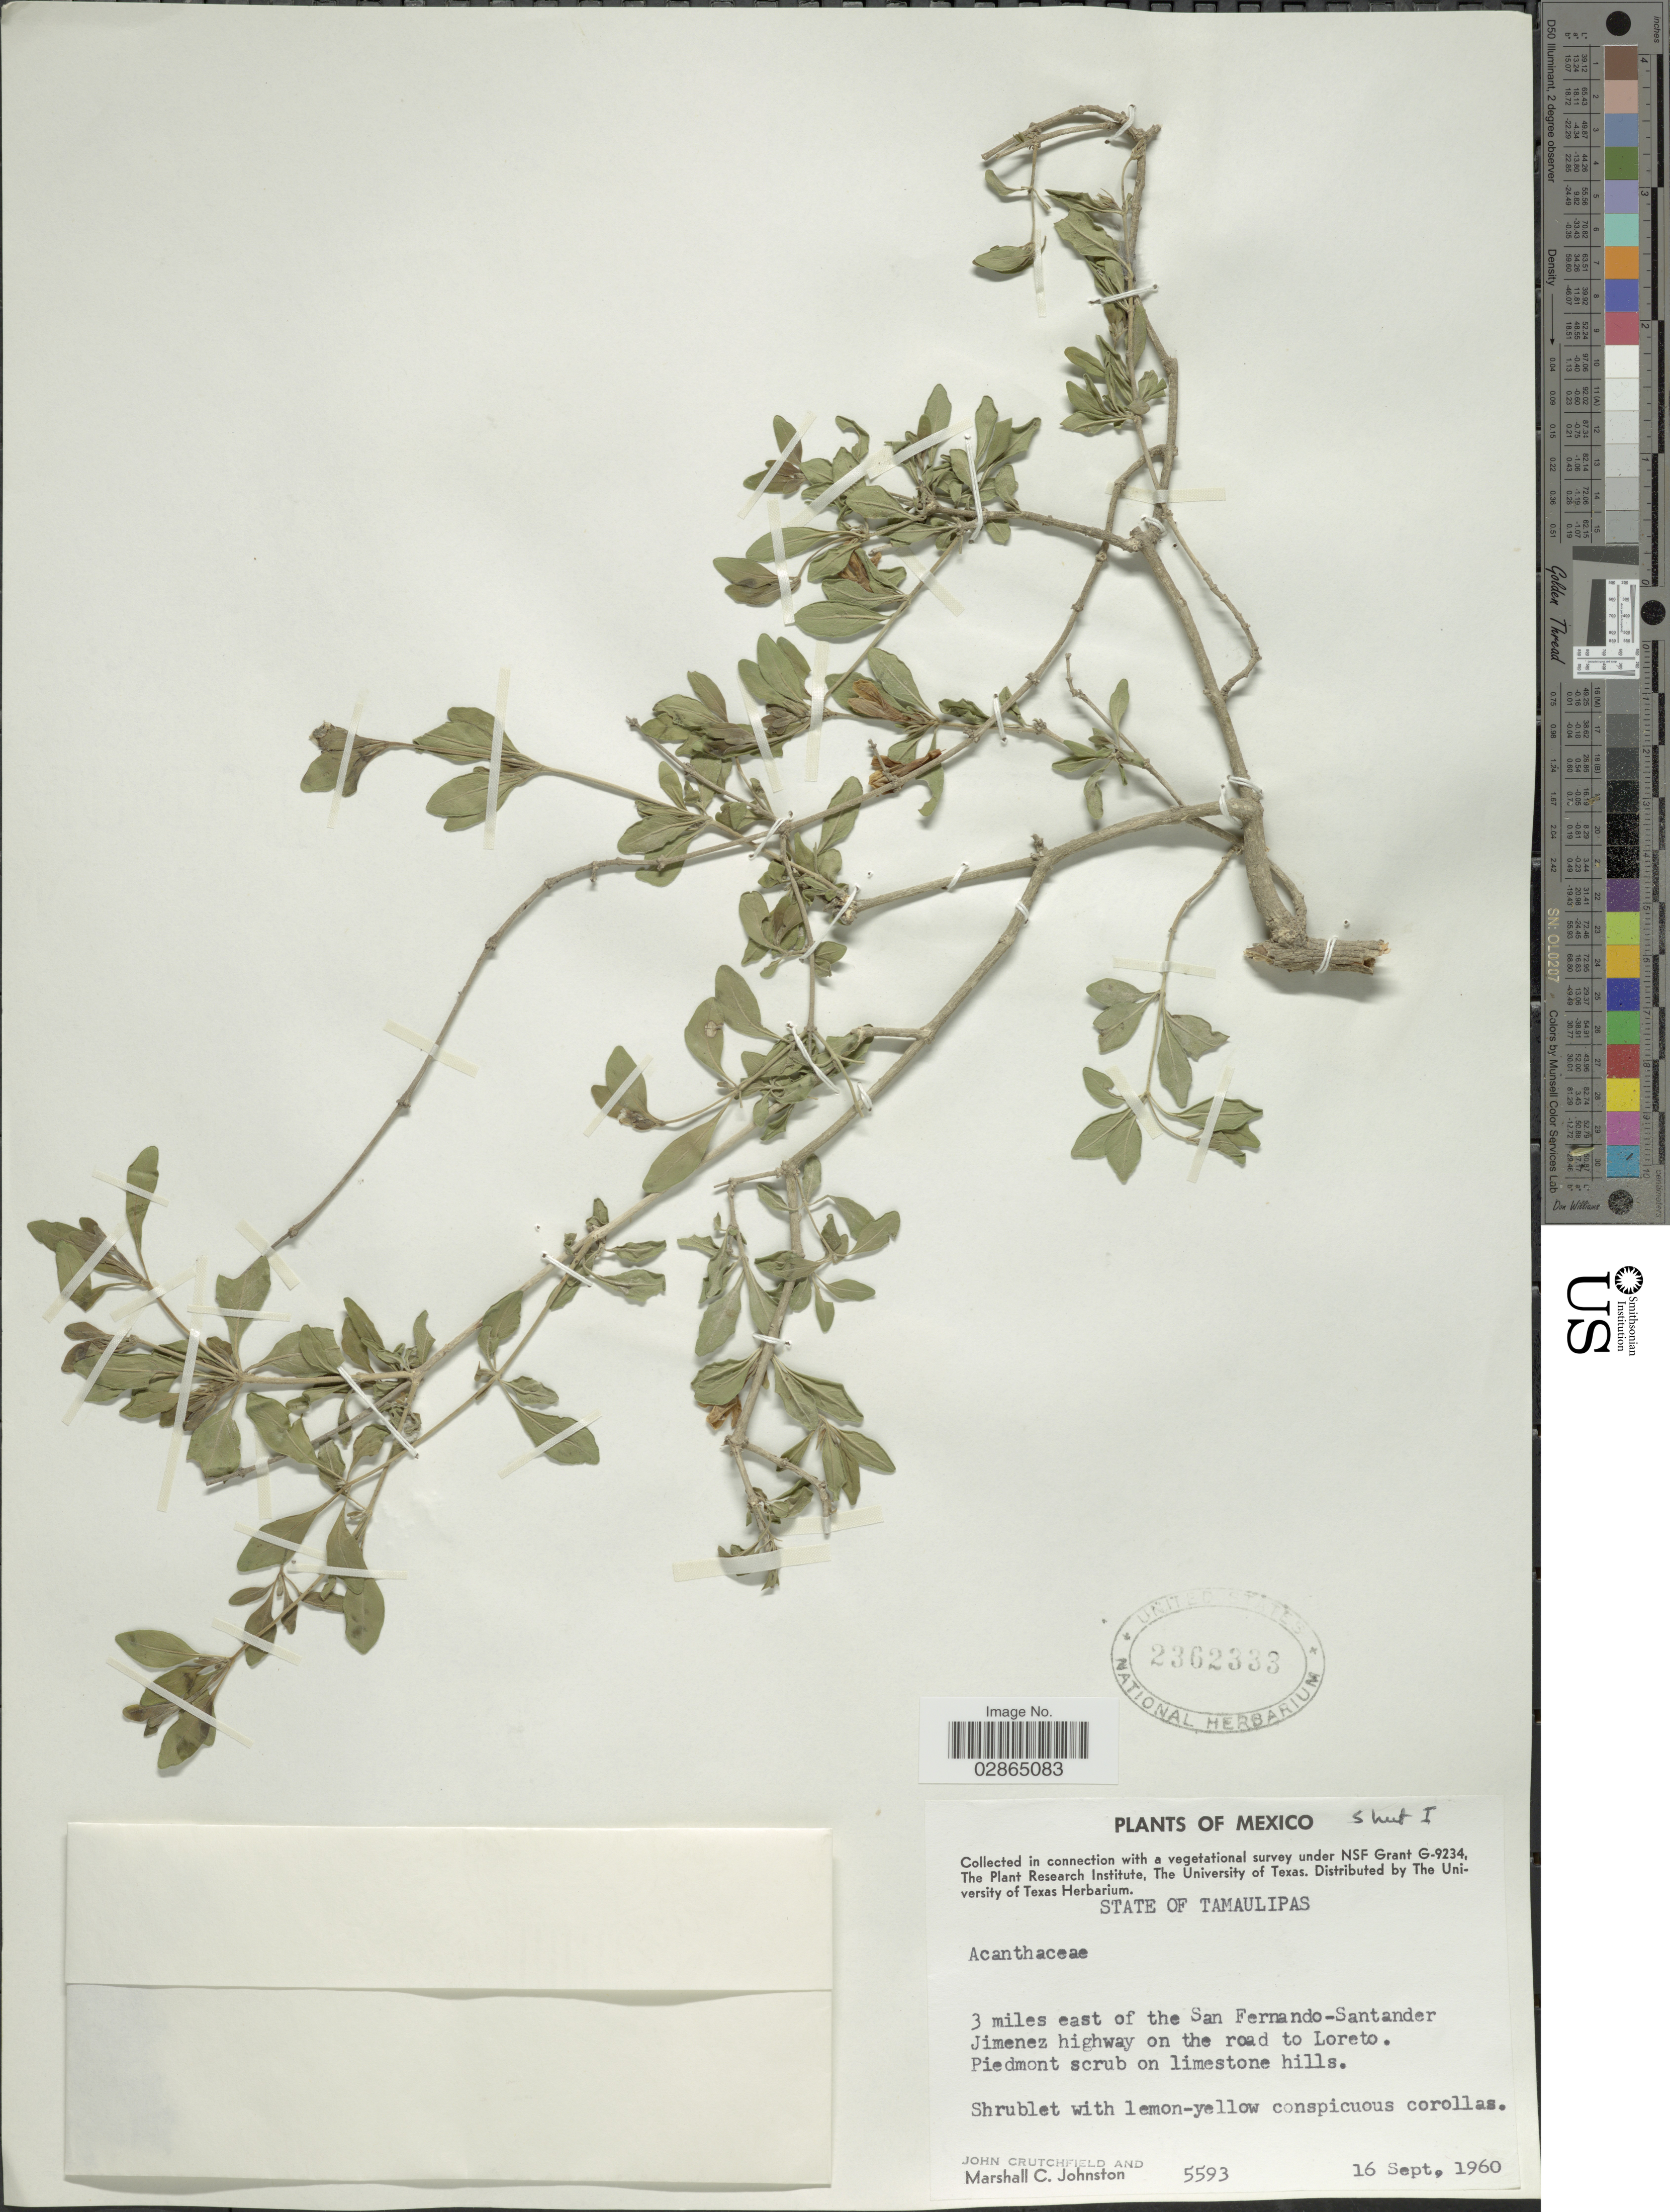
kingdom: Plantae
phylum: Tracheophyta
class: Magnoliopsida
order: Lamiales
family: Acanthaceae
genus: Holographis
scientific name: Holographis ehrenbergiana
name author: Nees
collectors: J. Crutchfield & M. Johnston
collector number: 5593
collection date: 1960-09-16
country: Mexico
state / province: Tamaulipas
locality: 3 miles east of the San Fernando-Santander Jimenez highway on the road to Loreto.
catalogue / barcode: US 2362333